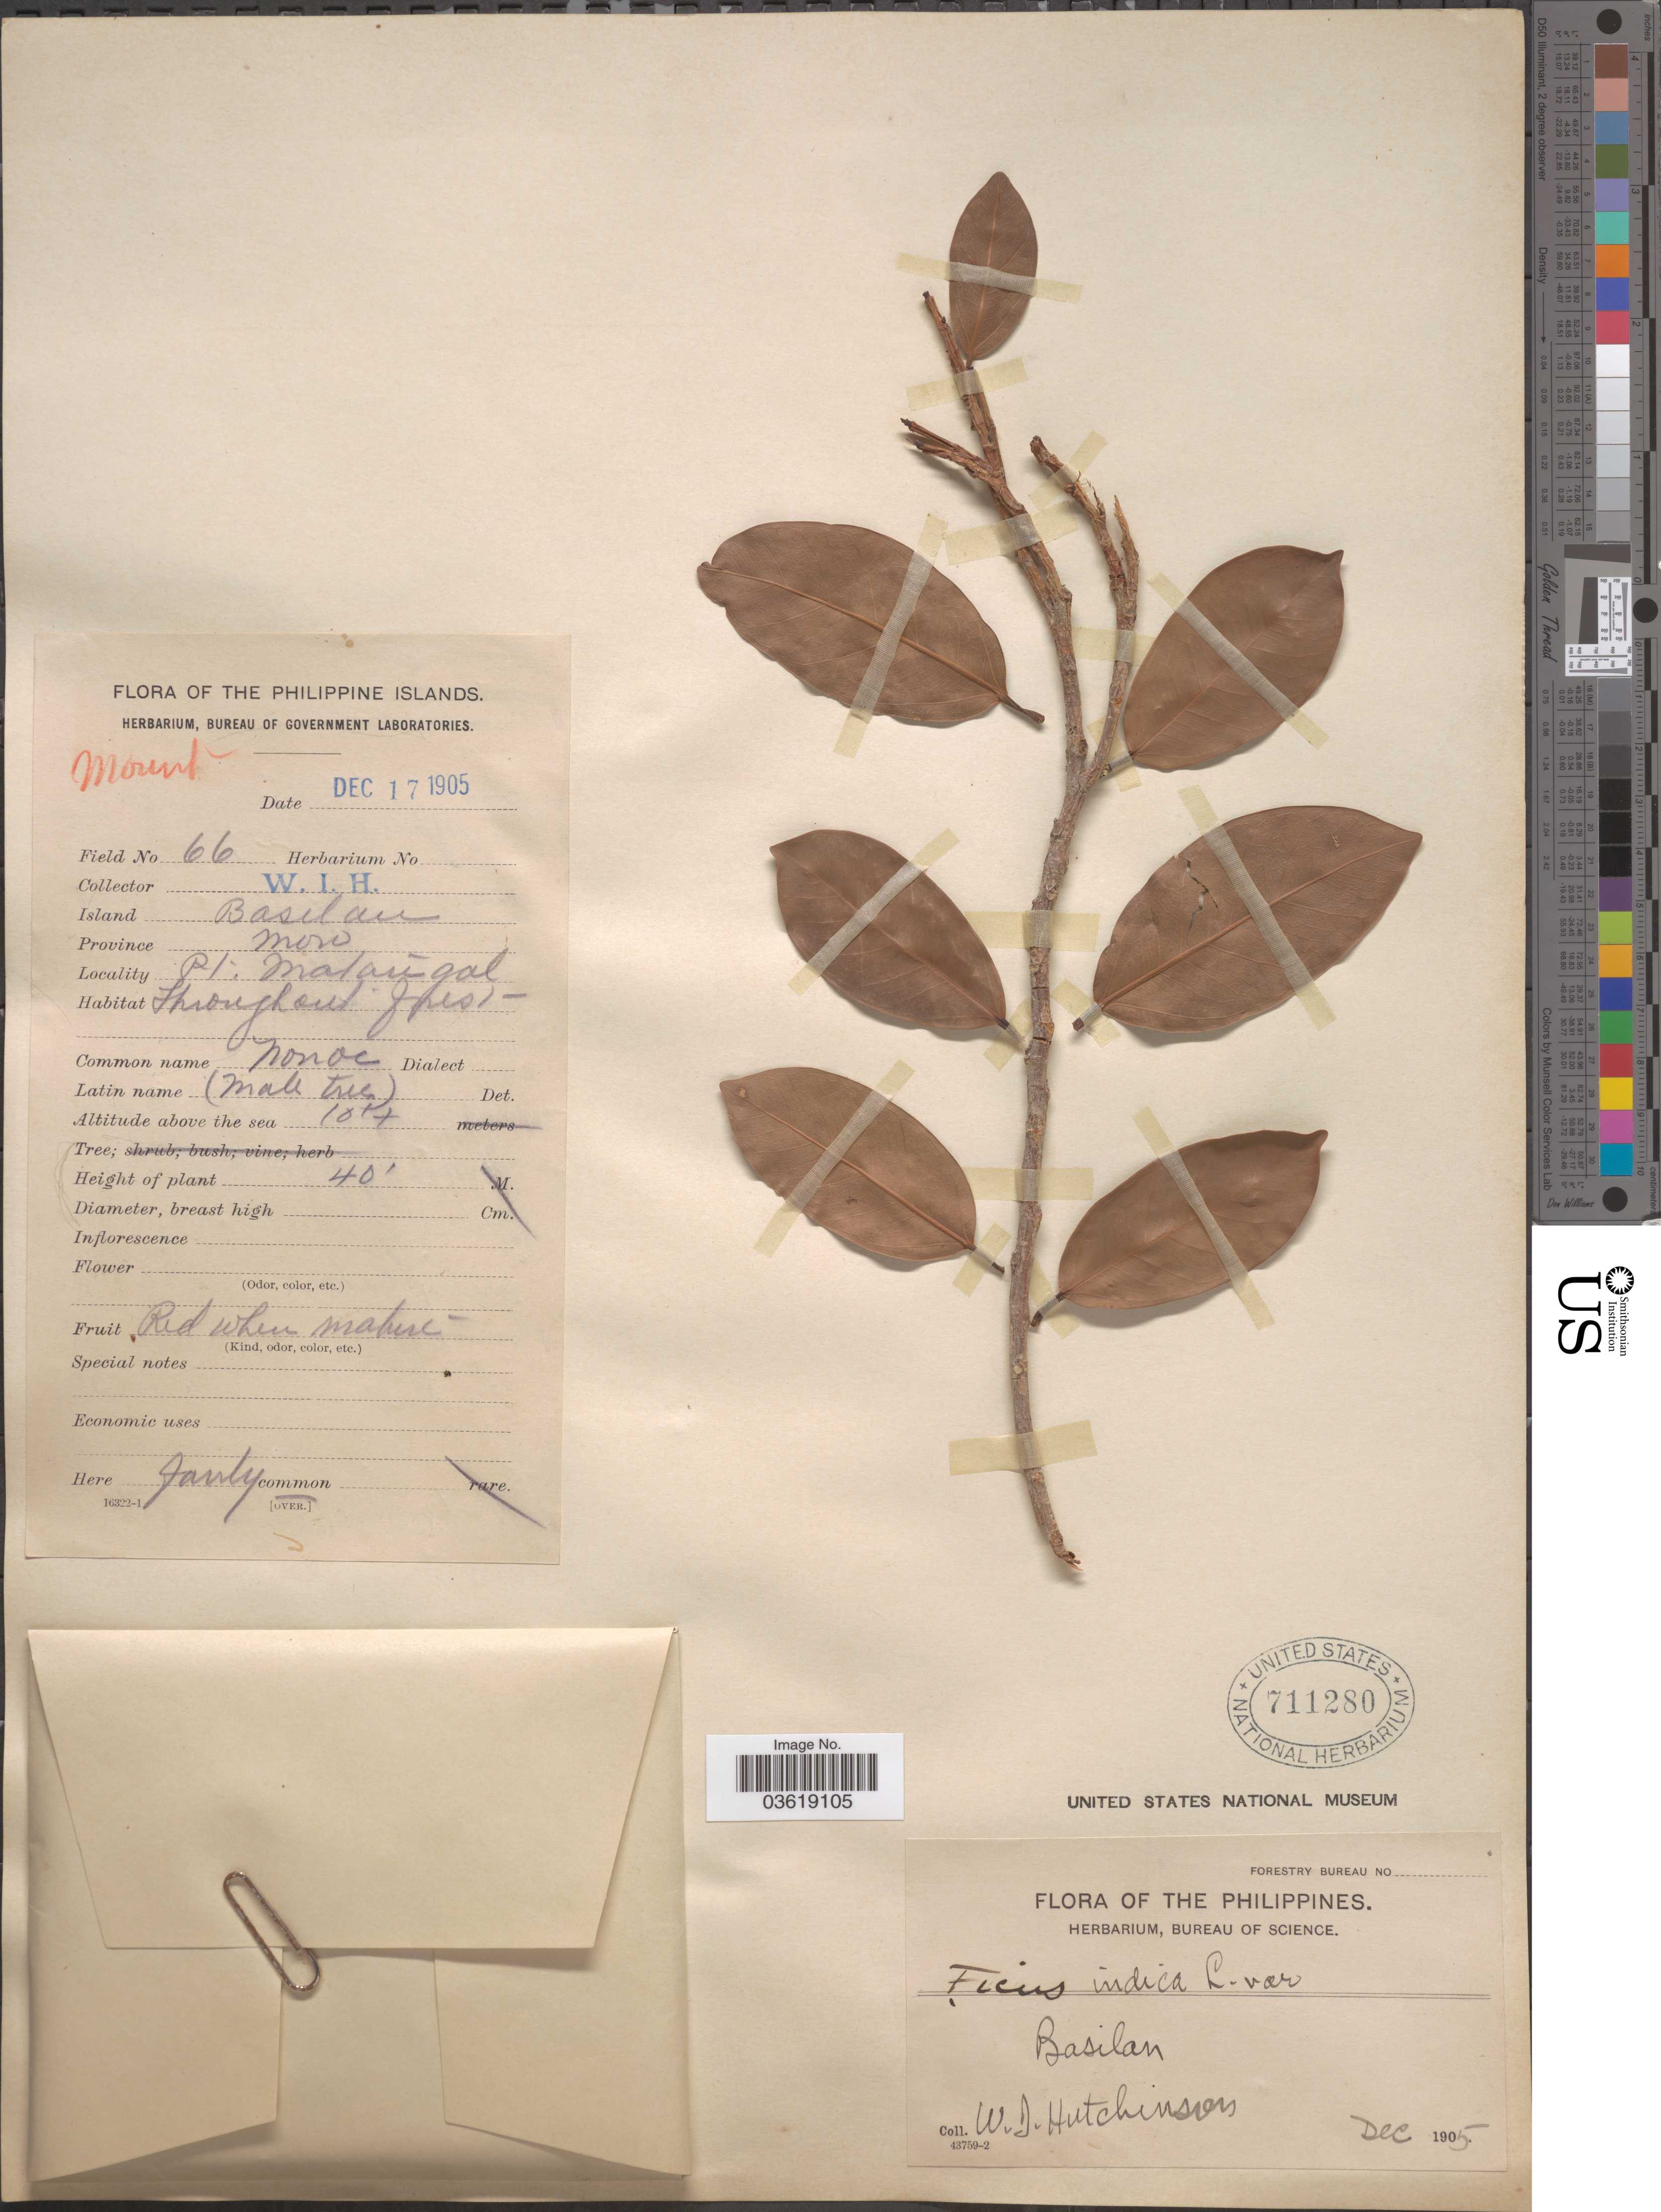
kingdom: Plantae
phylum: Tracheophyta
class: Magnoliopsida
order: Rosales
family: Moraceae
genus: Ficus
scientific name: Ficus indica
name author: L.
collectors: W. I. Hutchinson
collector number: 66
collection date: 1905-12-17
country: Philippines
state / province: Muslim Mindanao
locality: Island Basilan. Province Moro. Pl. Matarigal.*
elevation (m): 3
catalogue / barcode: US 711280